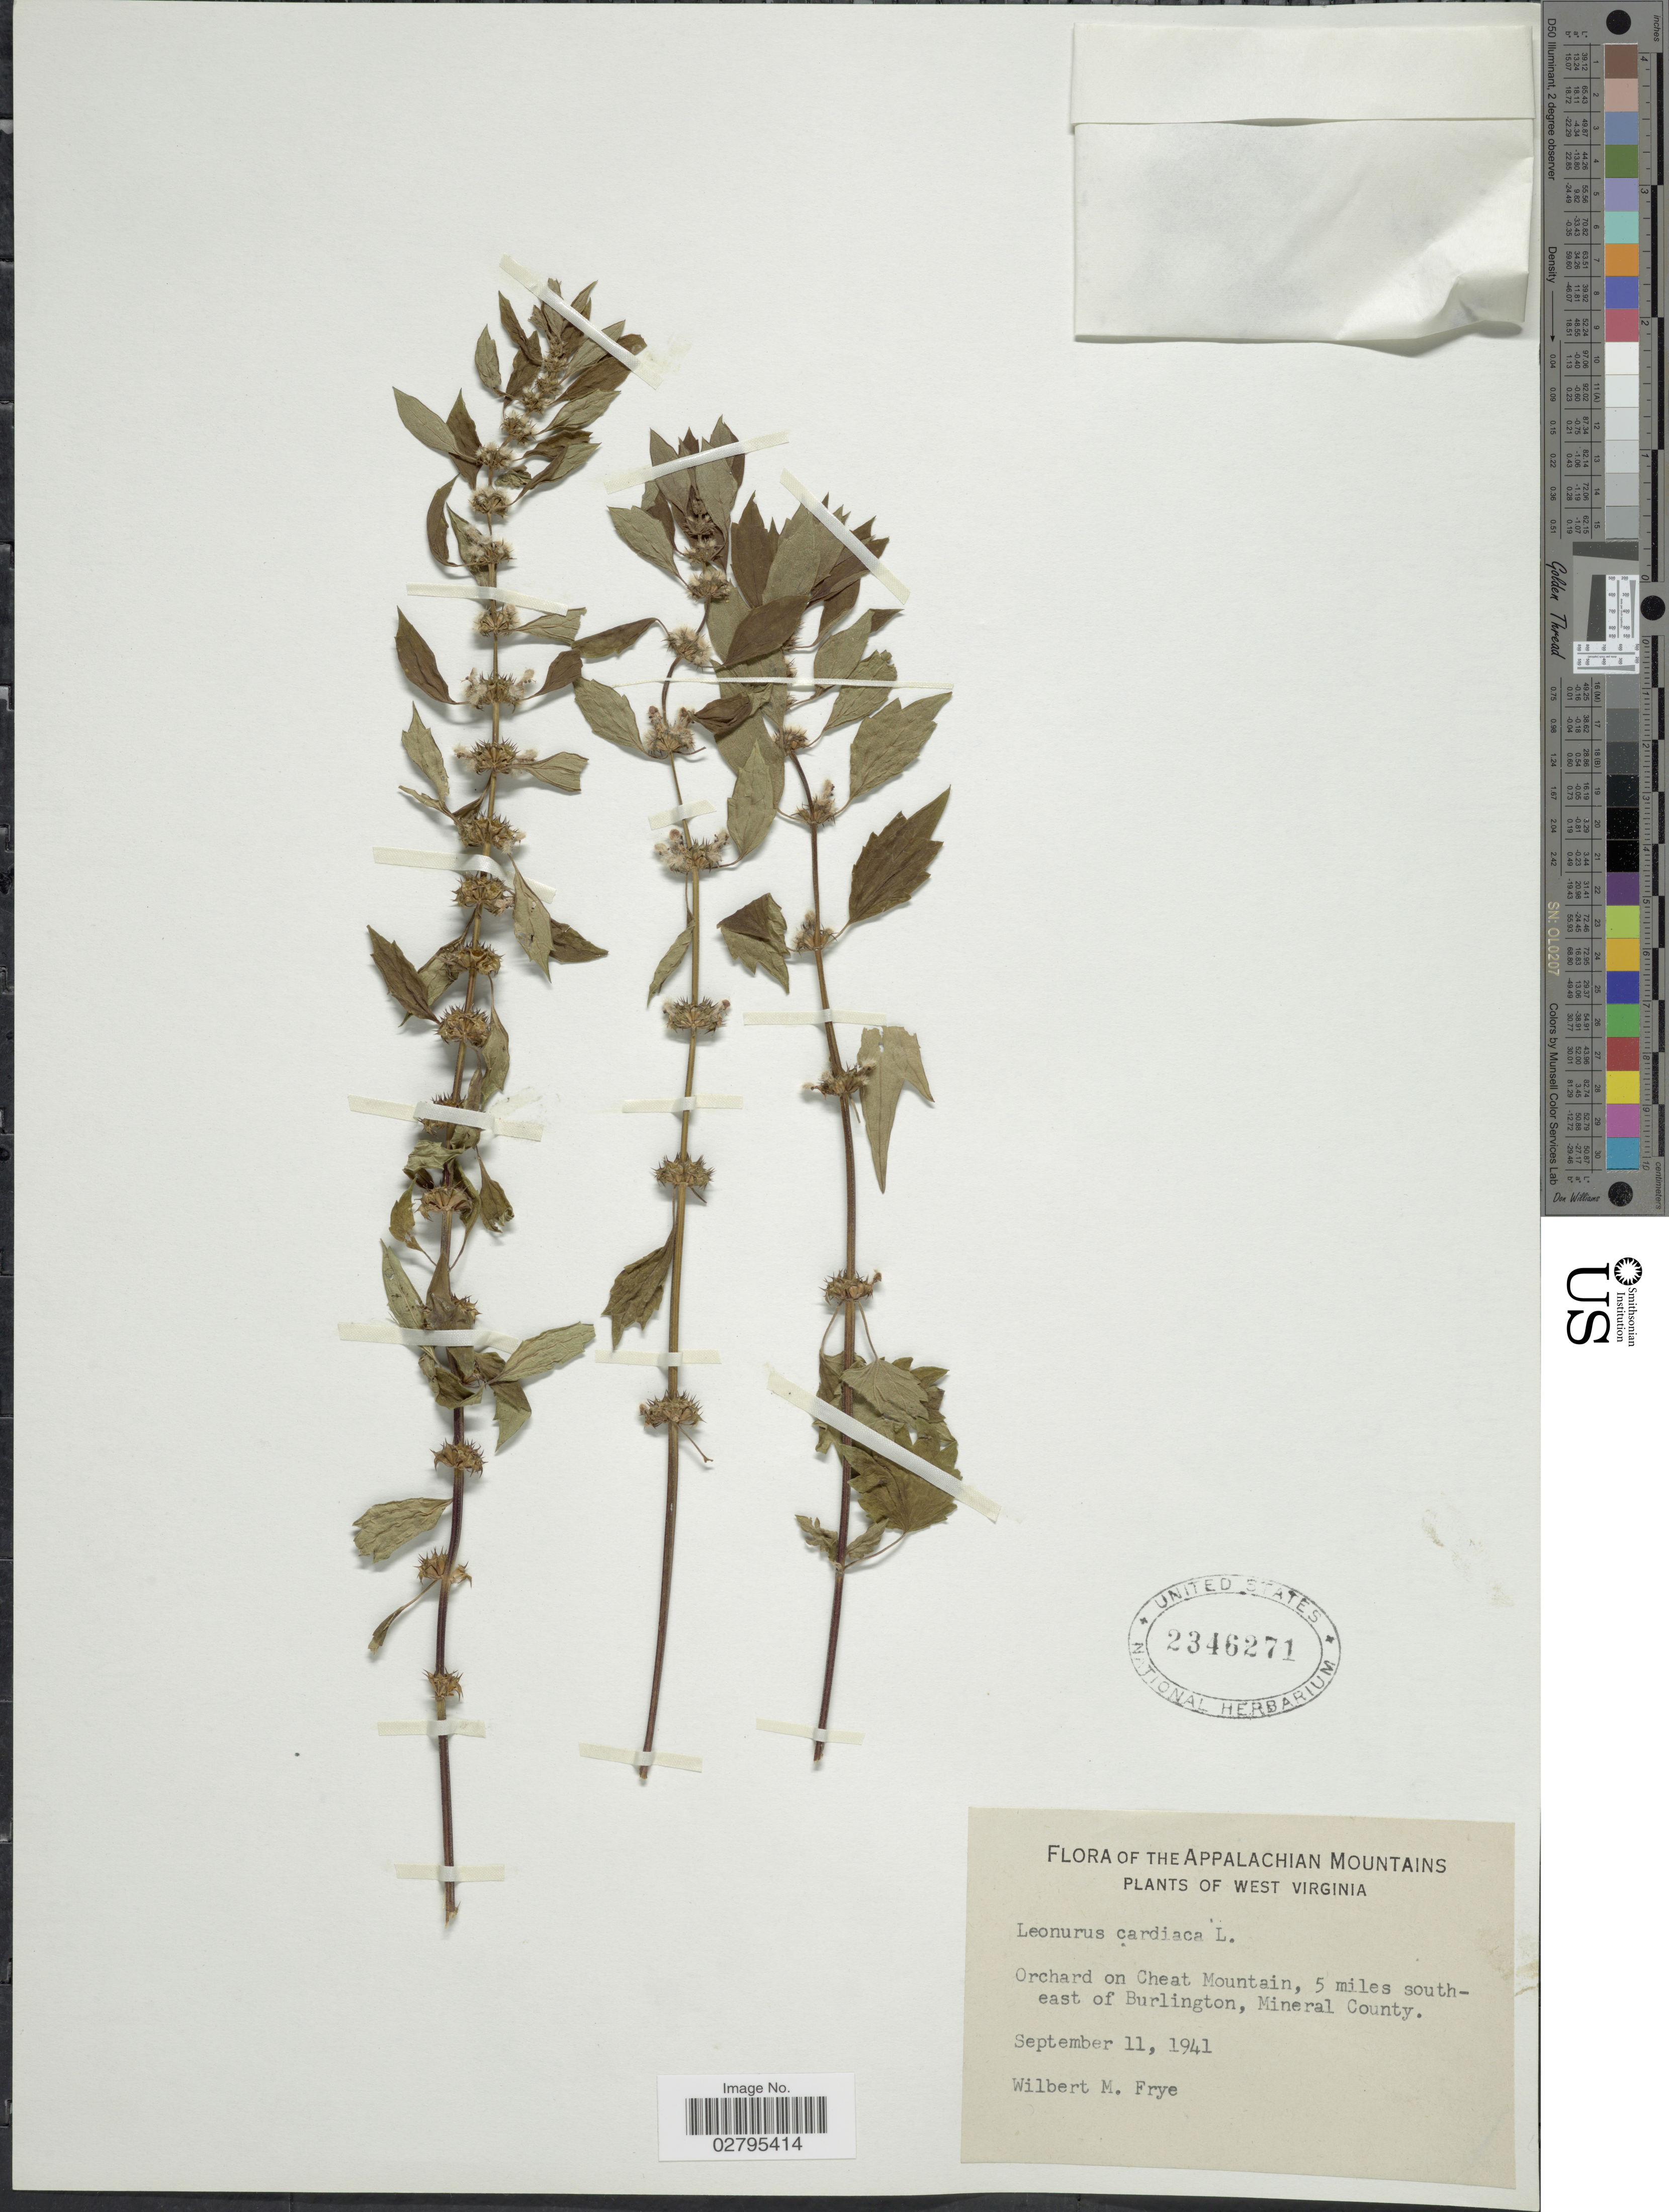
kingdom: Plantae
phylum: Tracheophyta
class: Magnoliopsida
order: Lamiales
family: Lamiaceae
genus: Leonurus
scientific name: Leonurus cardiaca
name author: L.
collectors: W. Frye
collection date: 1941-09-11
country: United States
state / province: West Virginia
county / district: Mineral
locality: The Appalachian Mountains. Orchard on Cheat Mountain, 5 miles southeast of Burlington, Mineral County.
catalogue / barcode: US 2346271